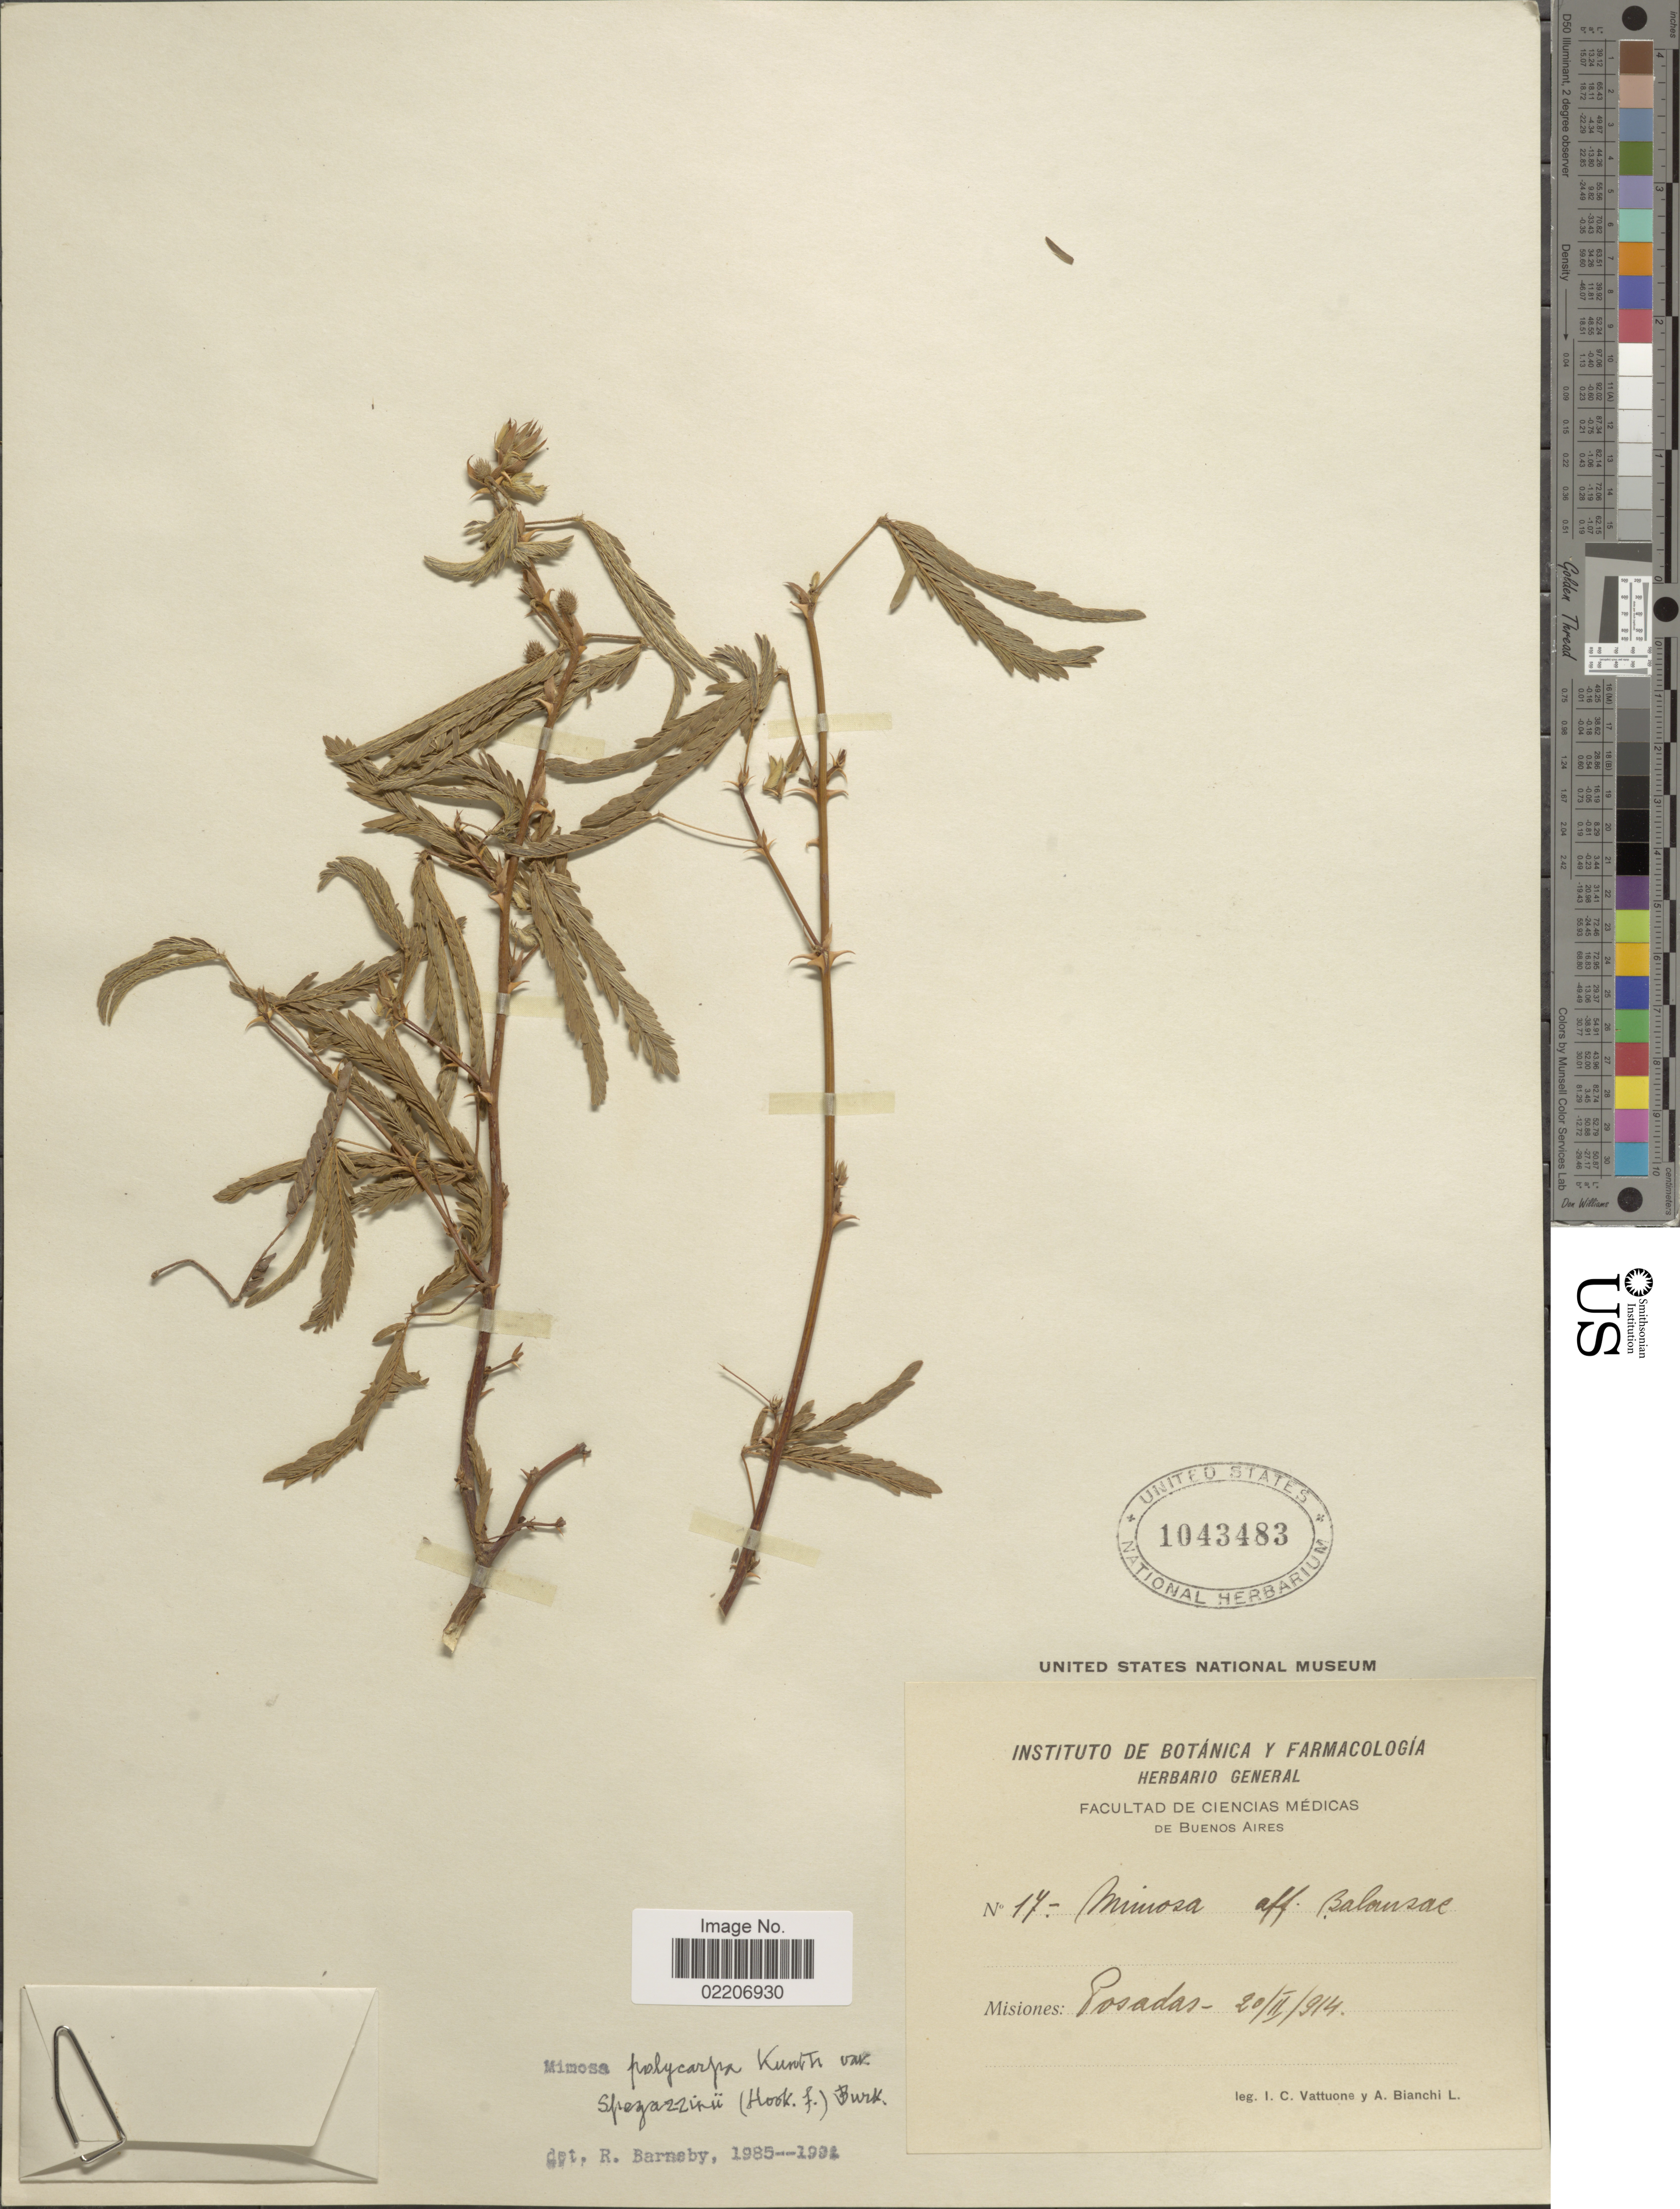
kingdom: Plantae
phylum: Tracheophyta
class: Magnoliopsida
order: Fabales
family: Fabaceae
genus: Mimosa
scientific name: Mimosa polycarpa var. spegazzinii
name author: (Pirotta) Burkart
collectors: I. Vattuone & A. Bianchi L.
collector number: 17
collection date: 1914-02-20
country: Argentina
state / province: Misiones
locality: Posadas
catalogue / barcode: US 1043483